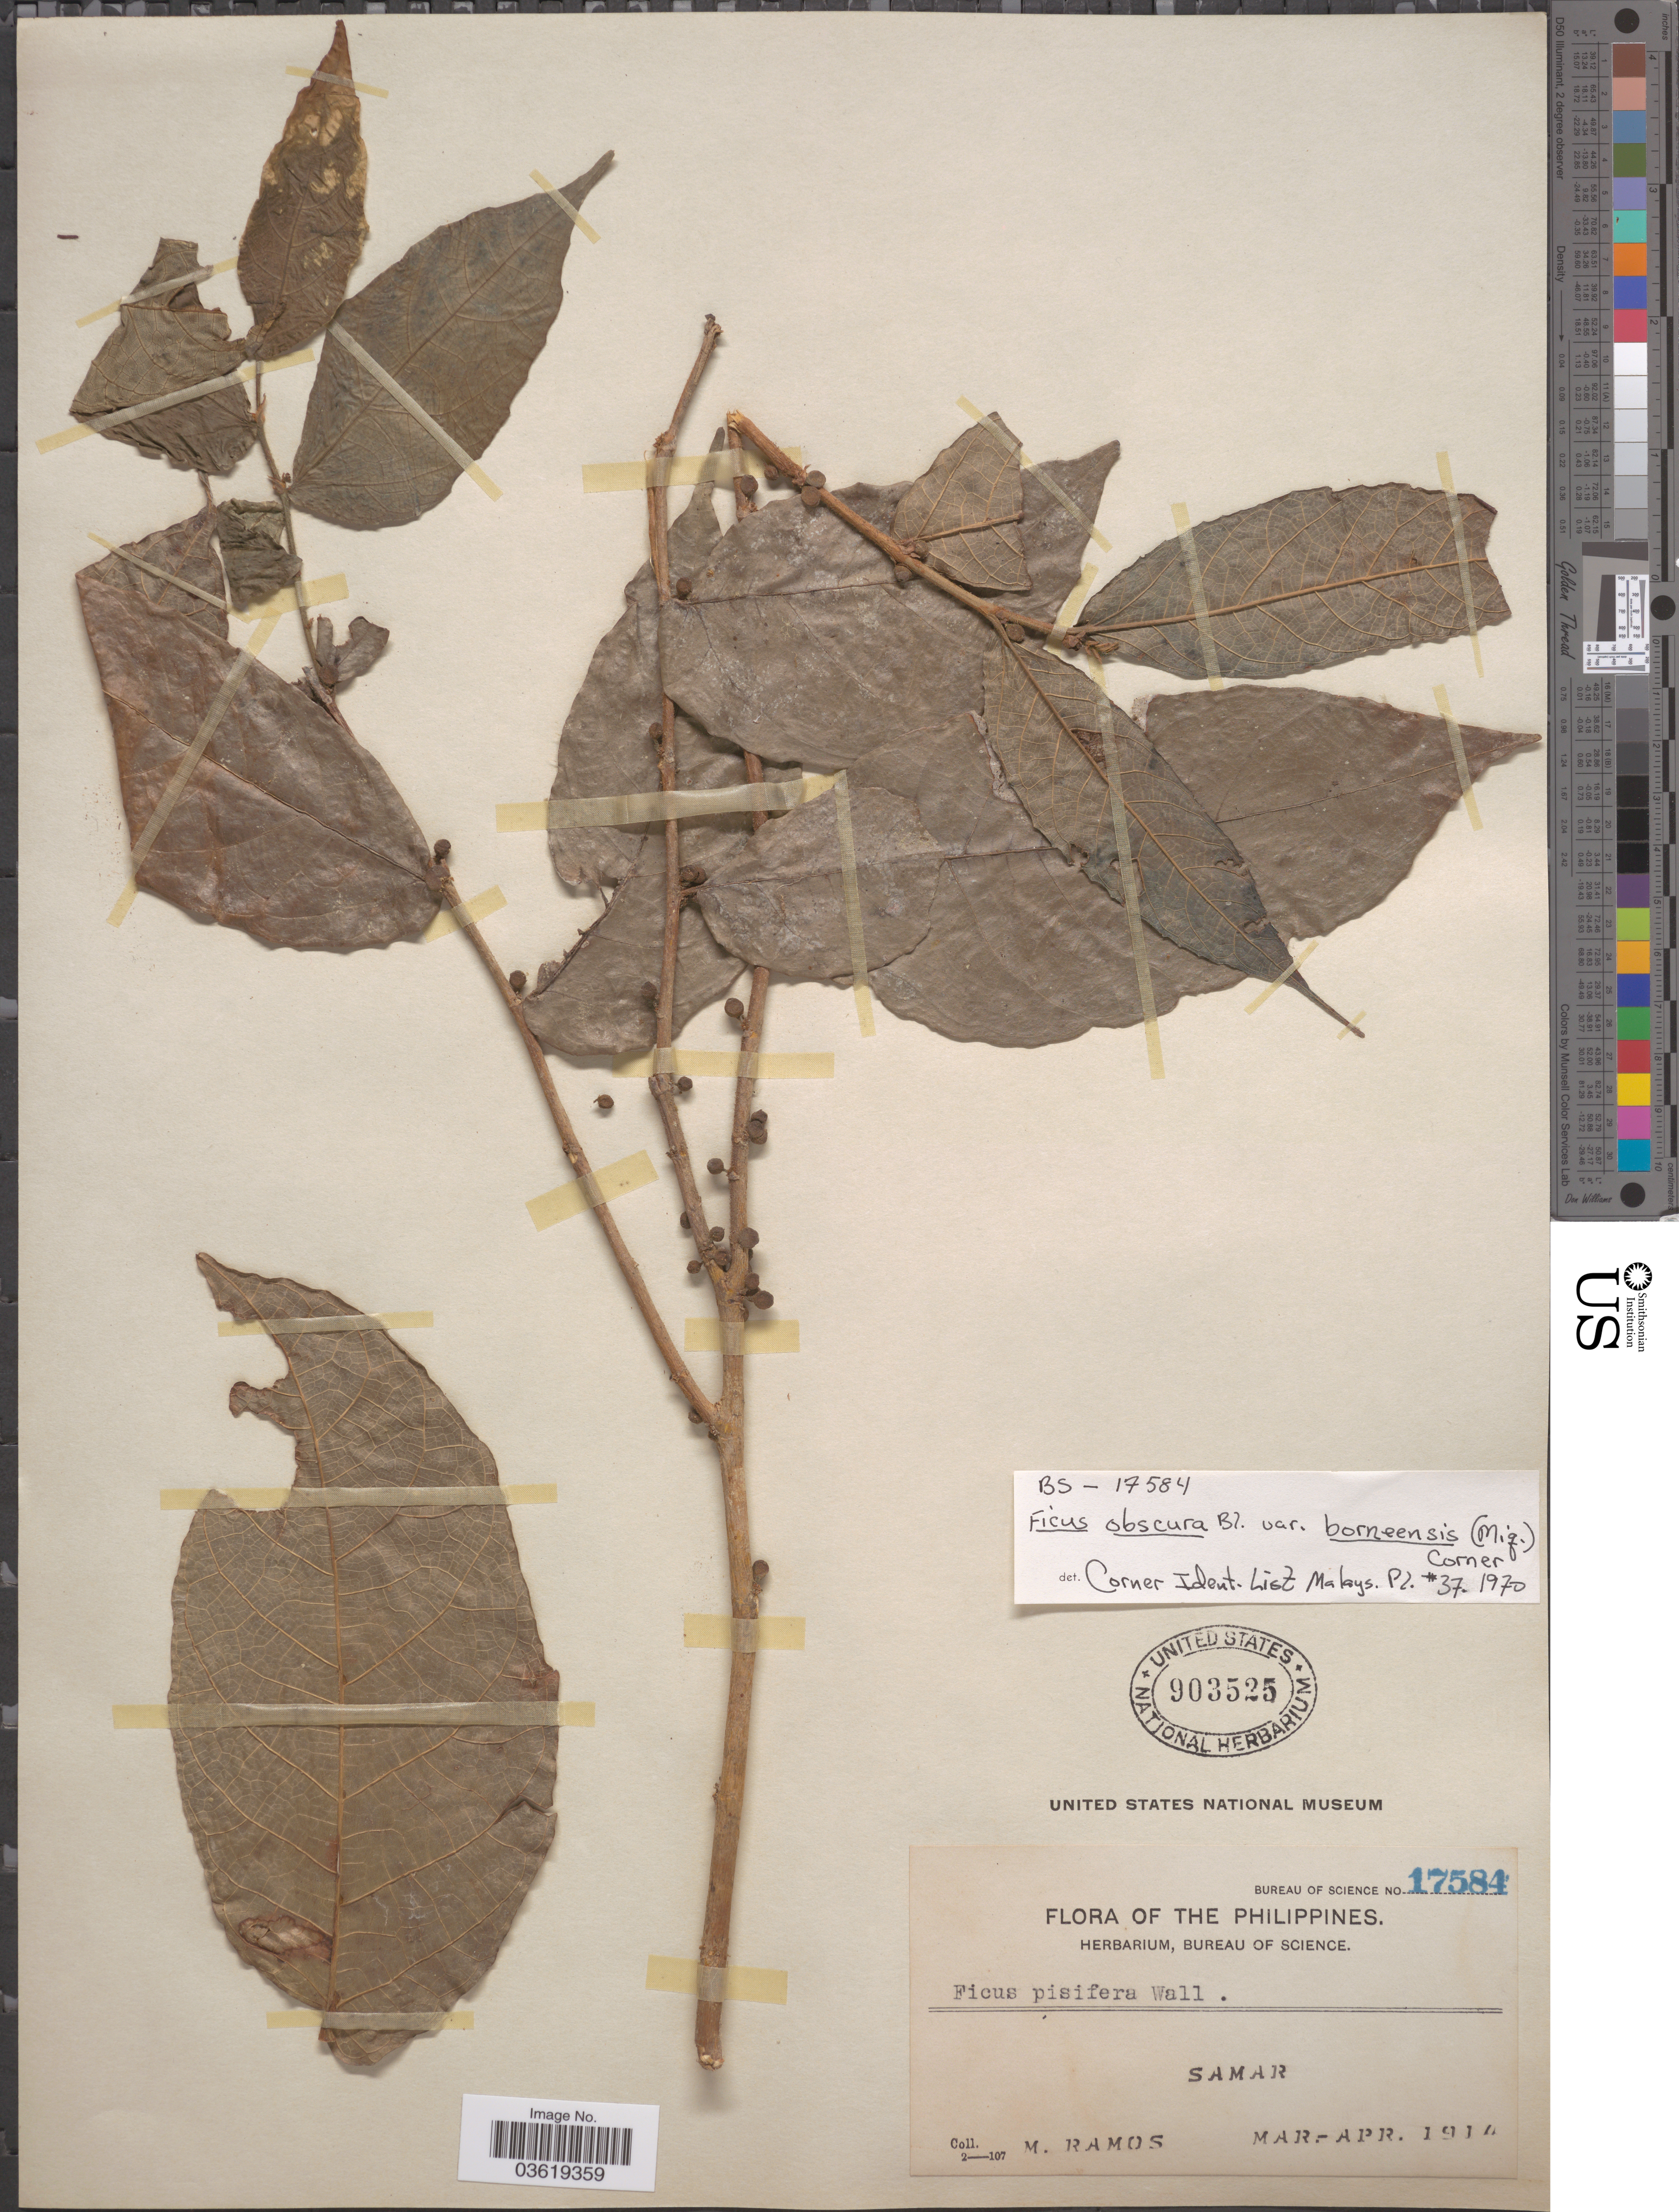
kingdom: Plantae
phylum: Tracheophyta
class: Magnoliopsida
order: Rosales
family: Moraceae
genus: Ficus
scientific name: Ficus obscura var. borneensis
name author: (Miq.) Corner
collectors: M. Ramos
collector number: Bureau of Science 17584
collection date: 1914-03/1914-04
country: Philippines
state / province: Eastern Visayas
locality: Samar.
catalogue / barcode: US 903525